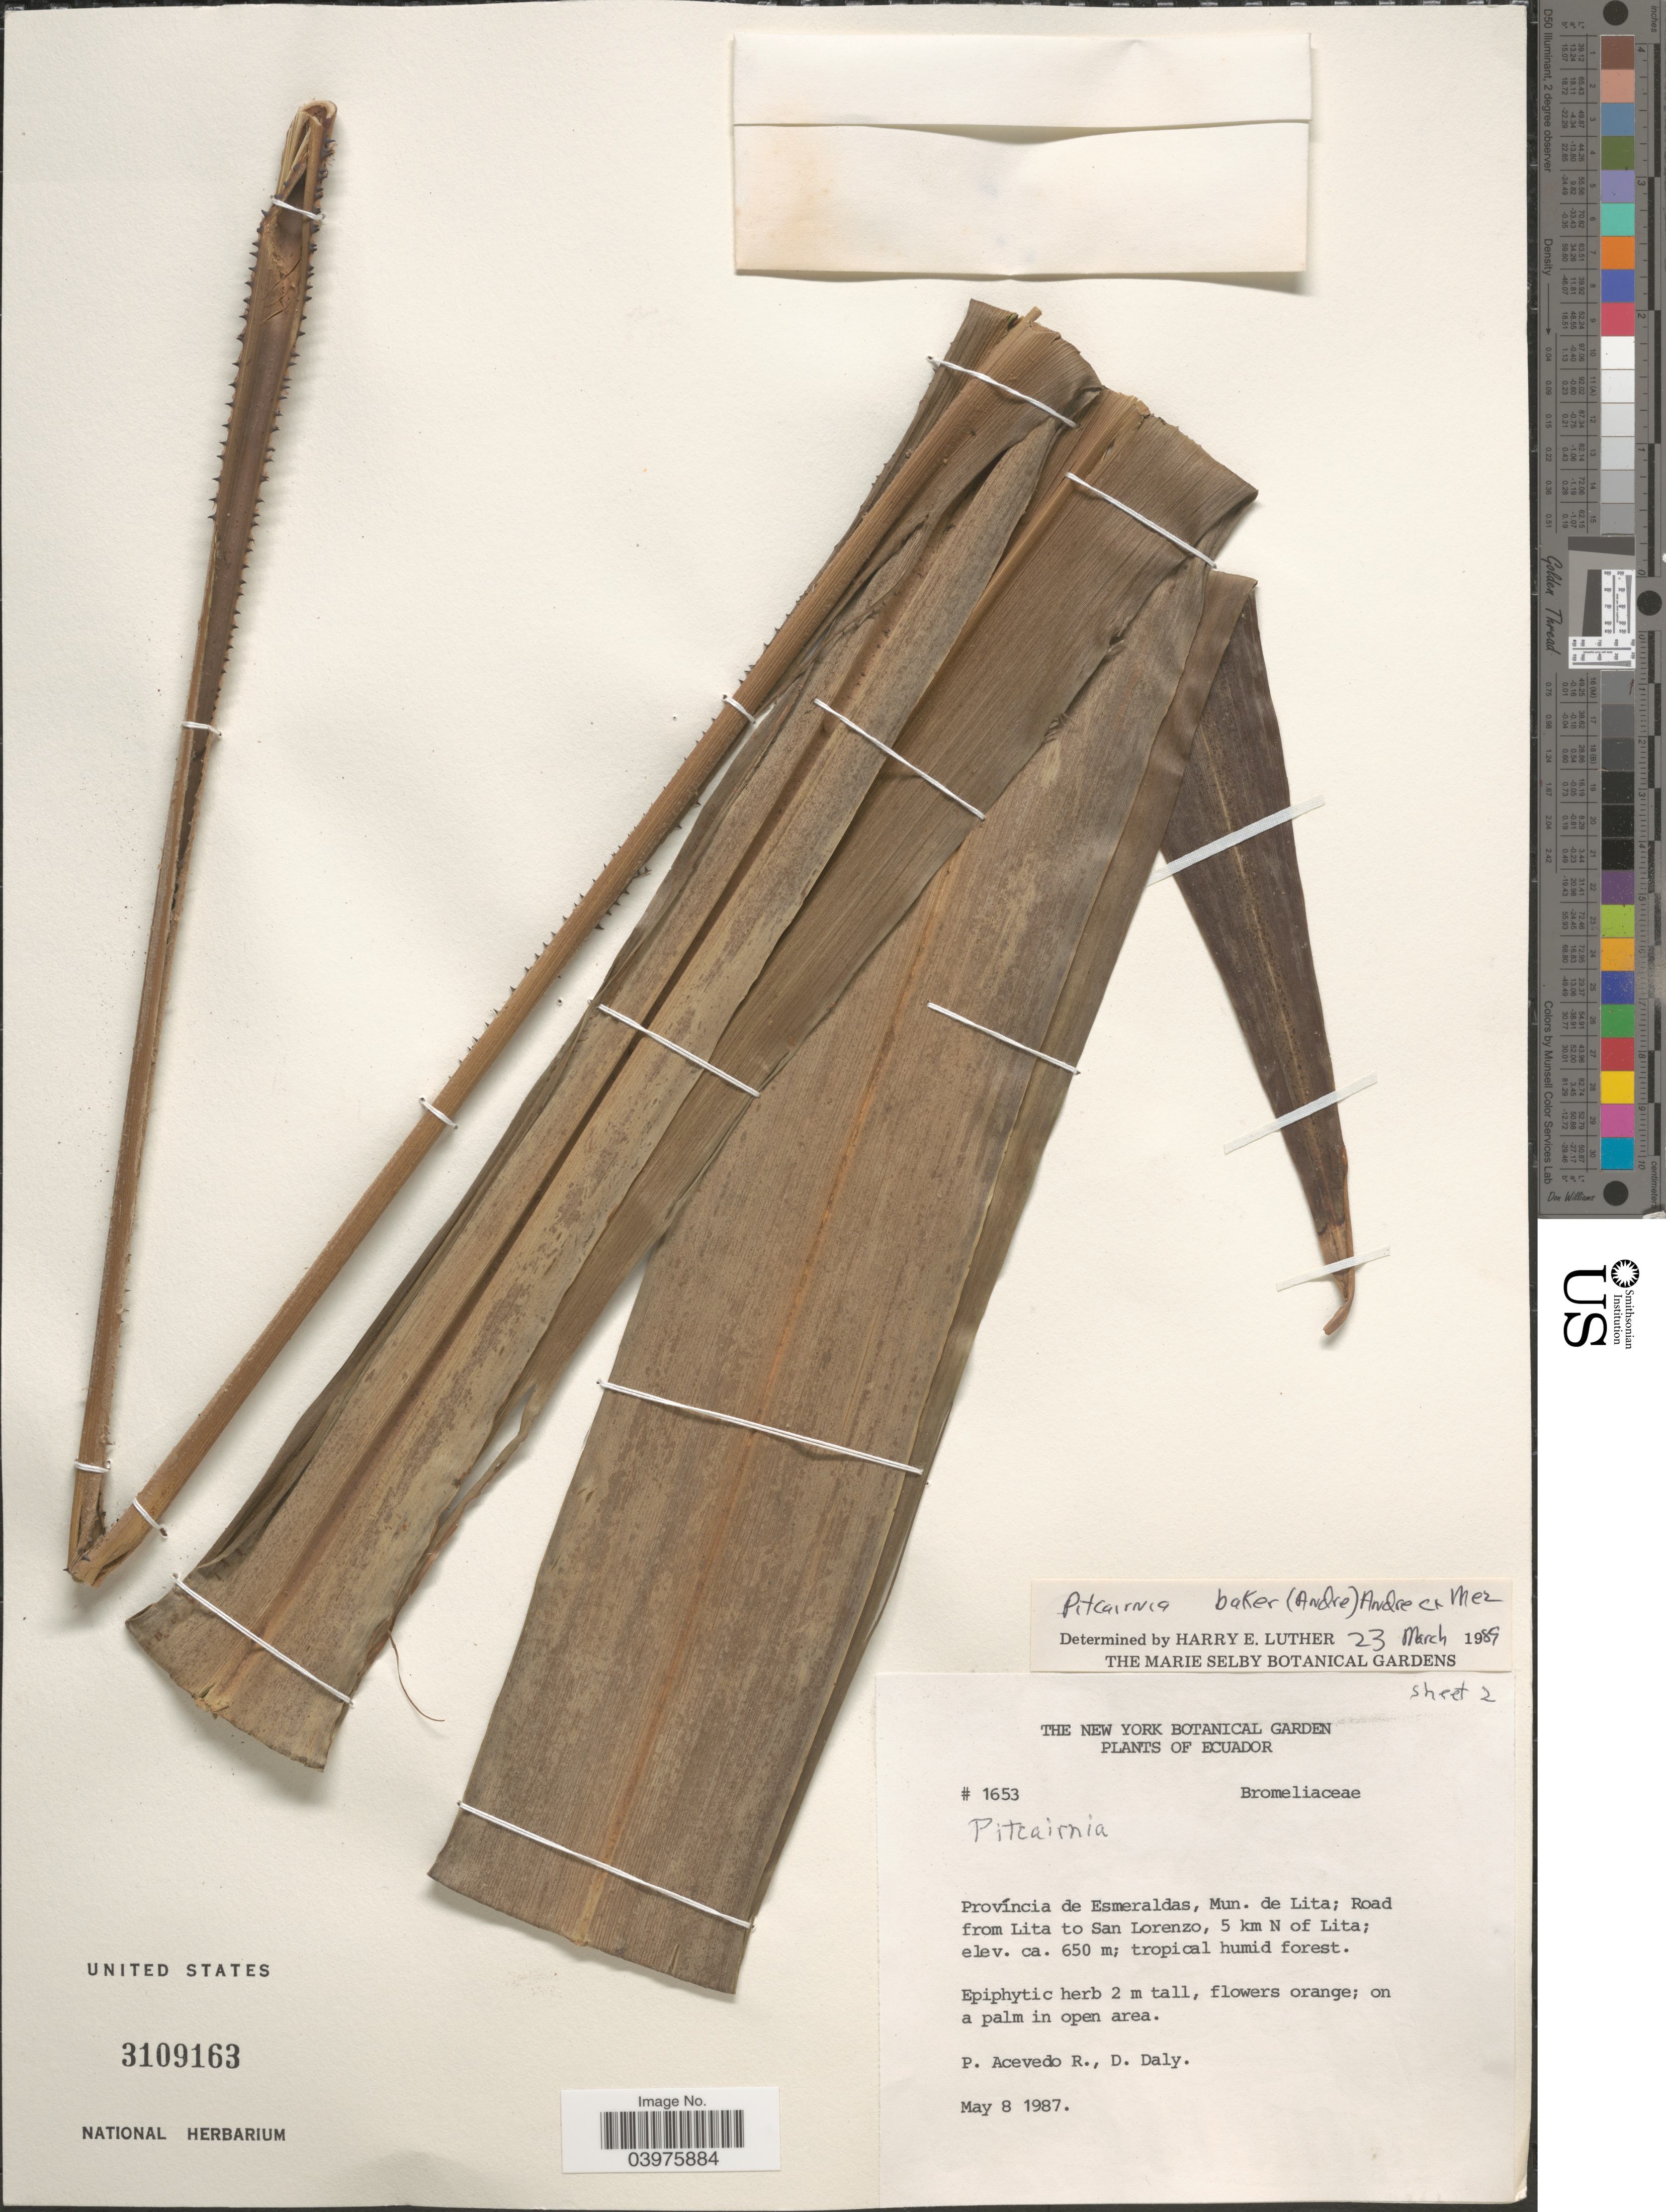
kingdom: Plantae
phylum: Tracheophyta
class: Liliopsida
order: Poales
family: Bromeliaceae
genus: Pitcairnia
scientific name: Pitcairnia bakeri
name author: (André) André ex Mez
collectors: P. Acevedo R. & D. C. Daly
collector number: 1653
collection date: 1987-05-08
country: Ecuador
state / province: Esmeraldas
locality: Mun. de Lita; Road from Lita to San Lorenzo, 5 km N of Lita.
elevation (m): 650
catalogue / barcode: US 3109163